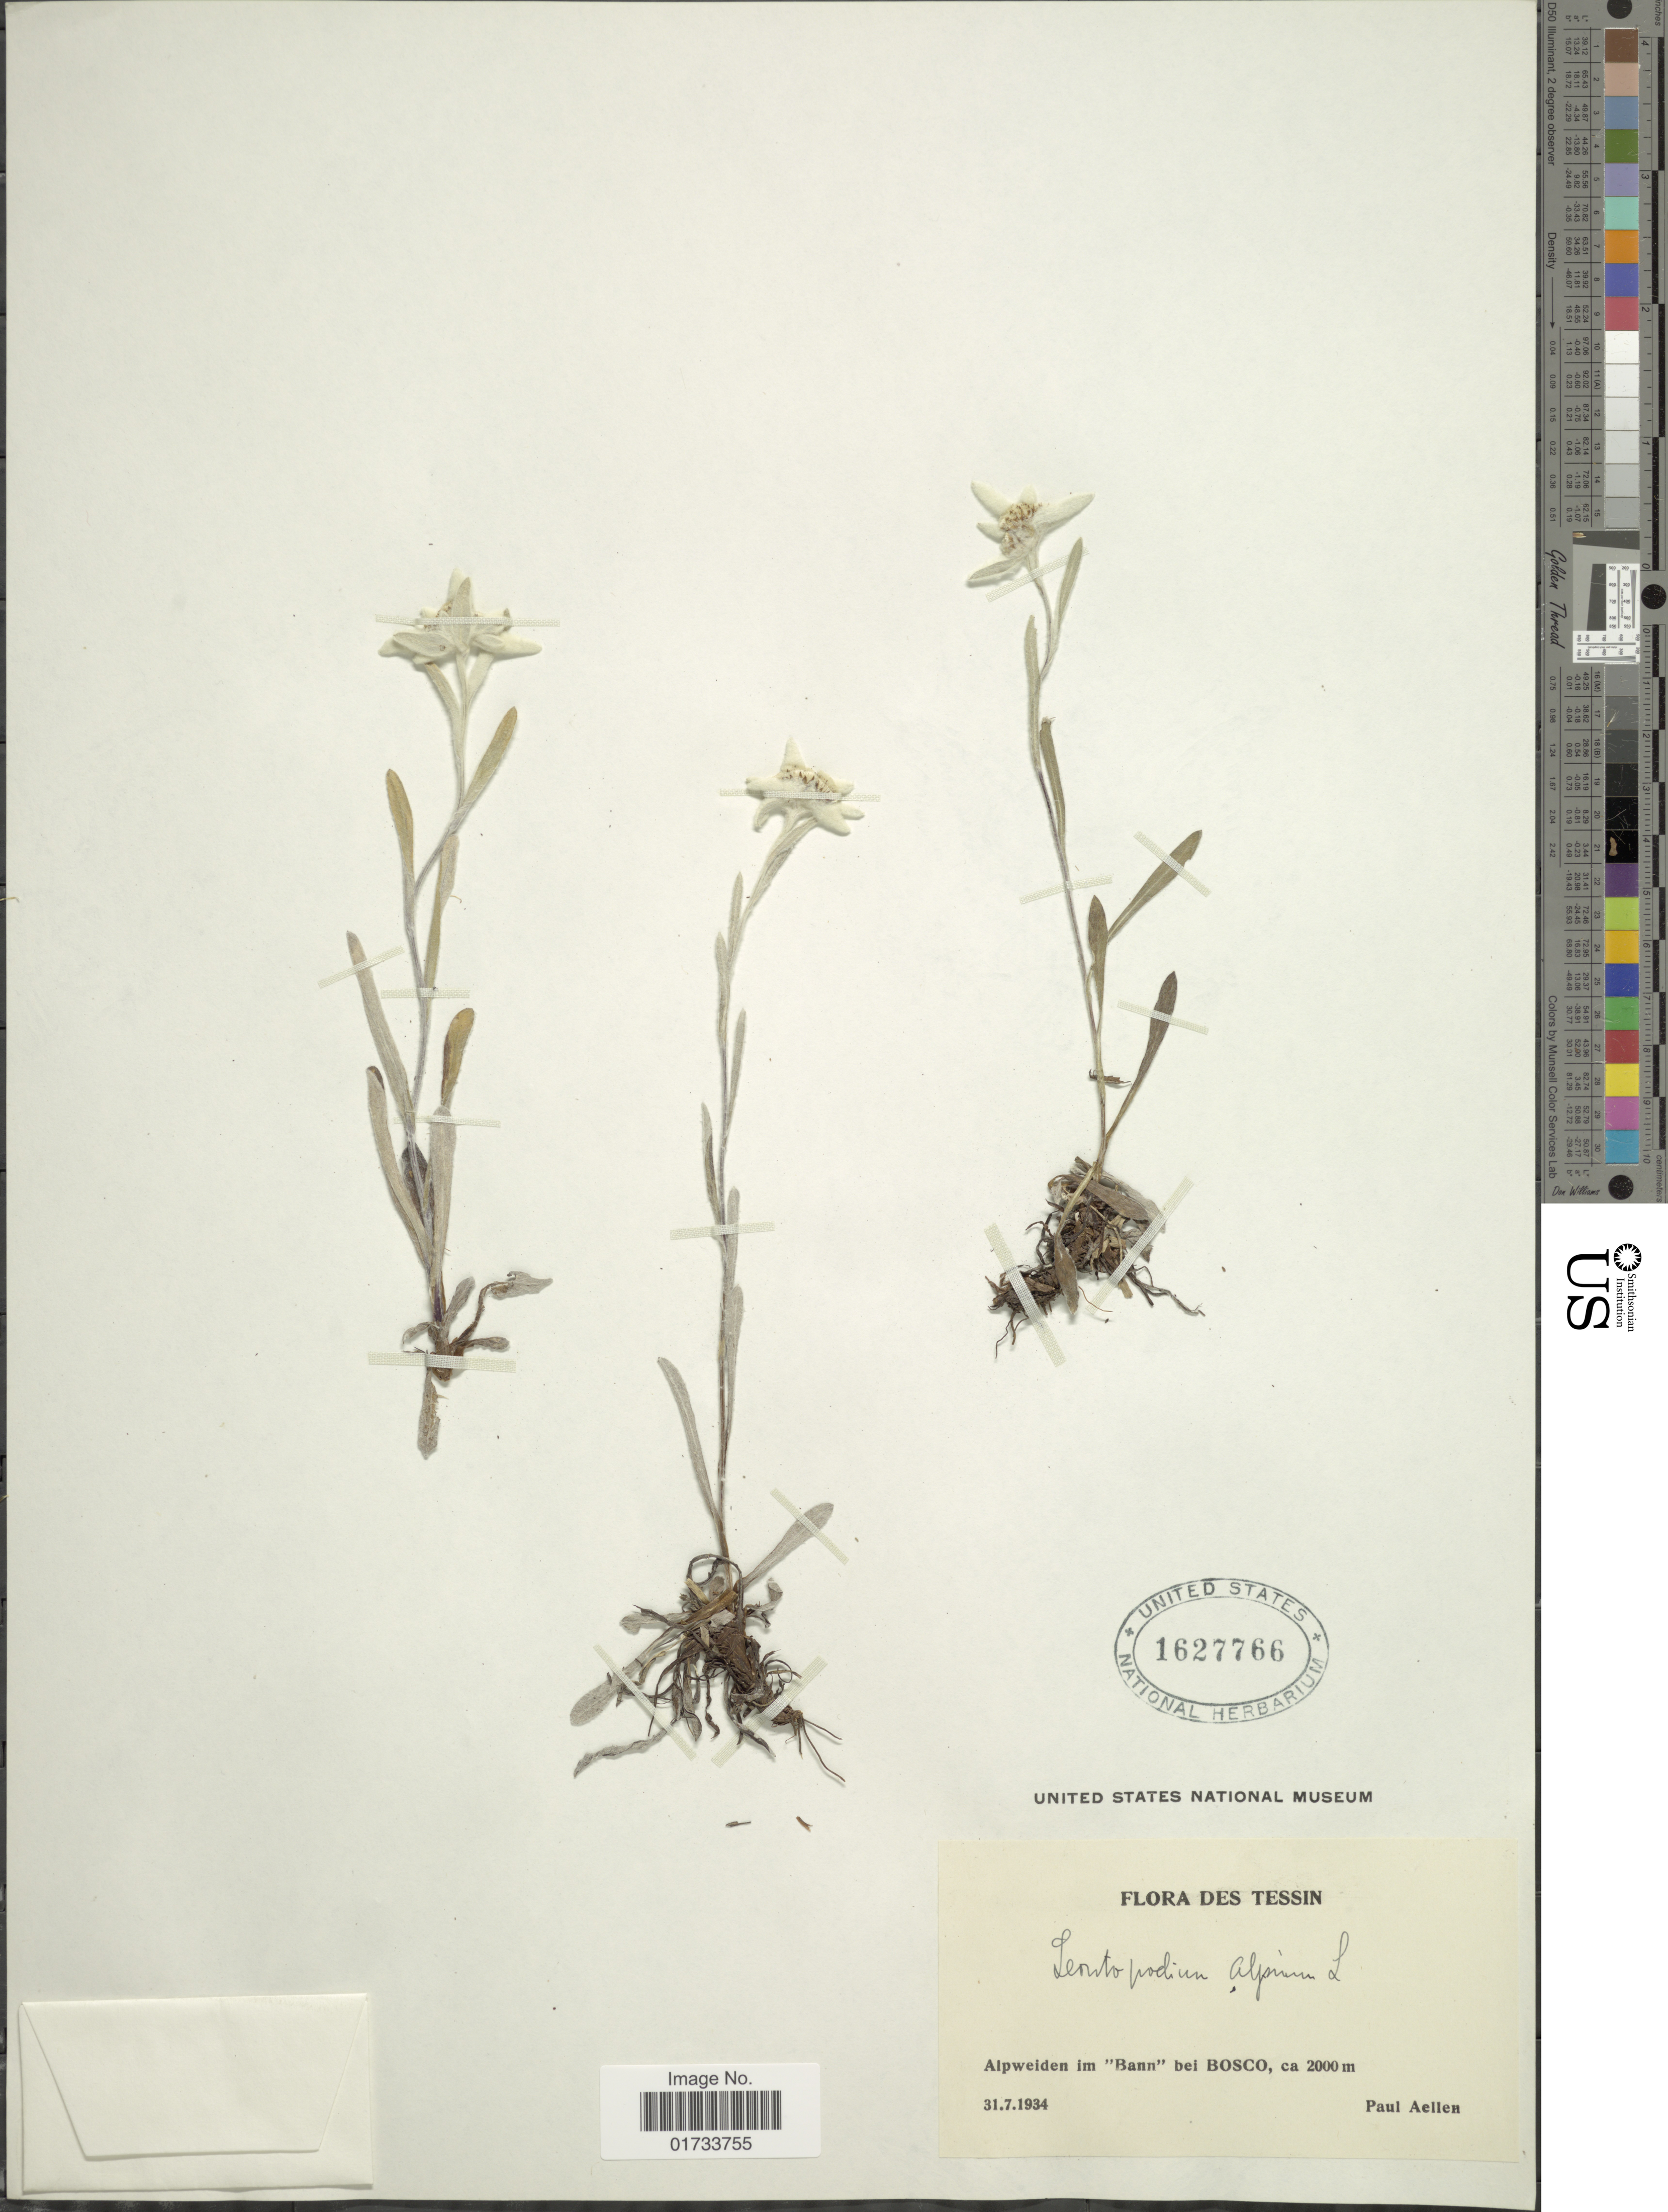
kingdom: Plantae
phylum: Tracheophyta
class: Magnoliopsida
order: Asterales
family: Asteraceae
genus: Leontopodium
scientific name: Leontopodium alpinum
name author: Cass.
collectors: P. Aellen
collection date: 1934-07-31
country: Switzerland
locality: Des Tessin, Alpweiden in "Ban" bei Bosco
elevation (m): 2000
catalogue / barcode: US 1627766